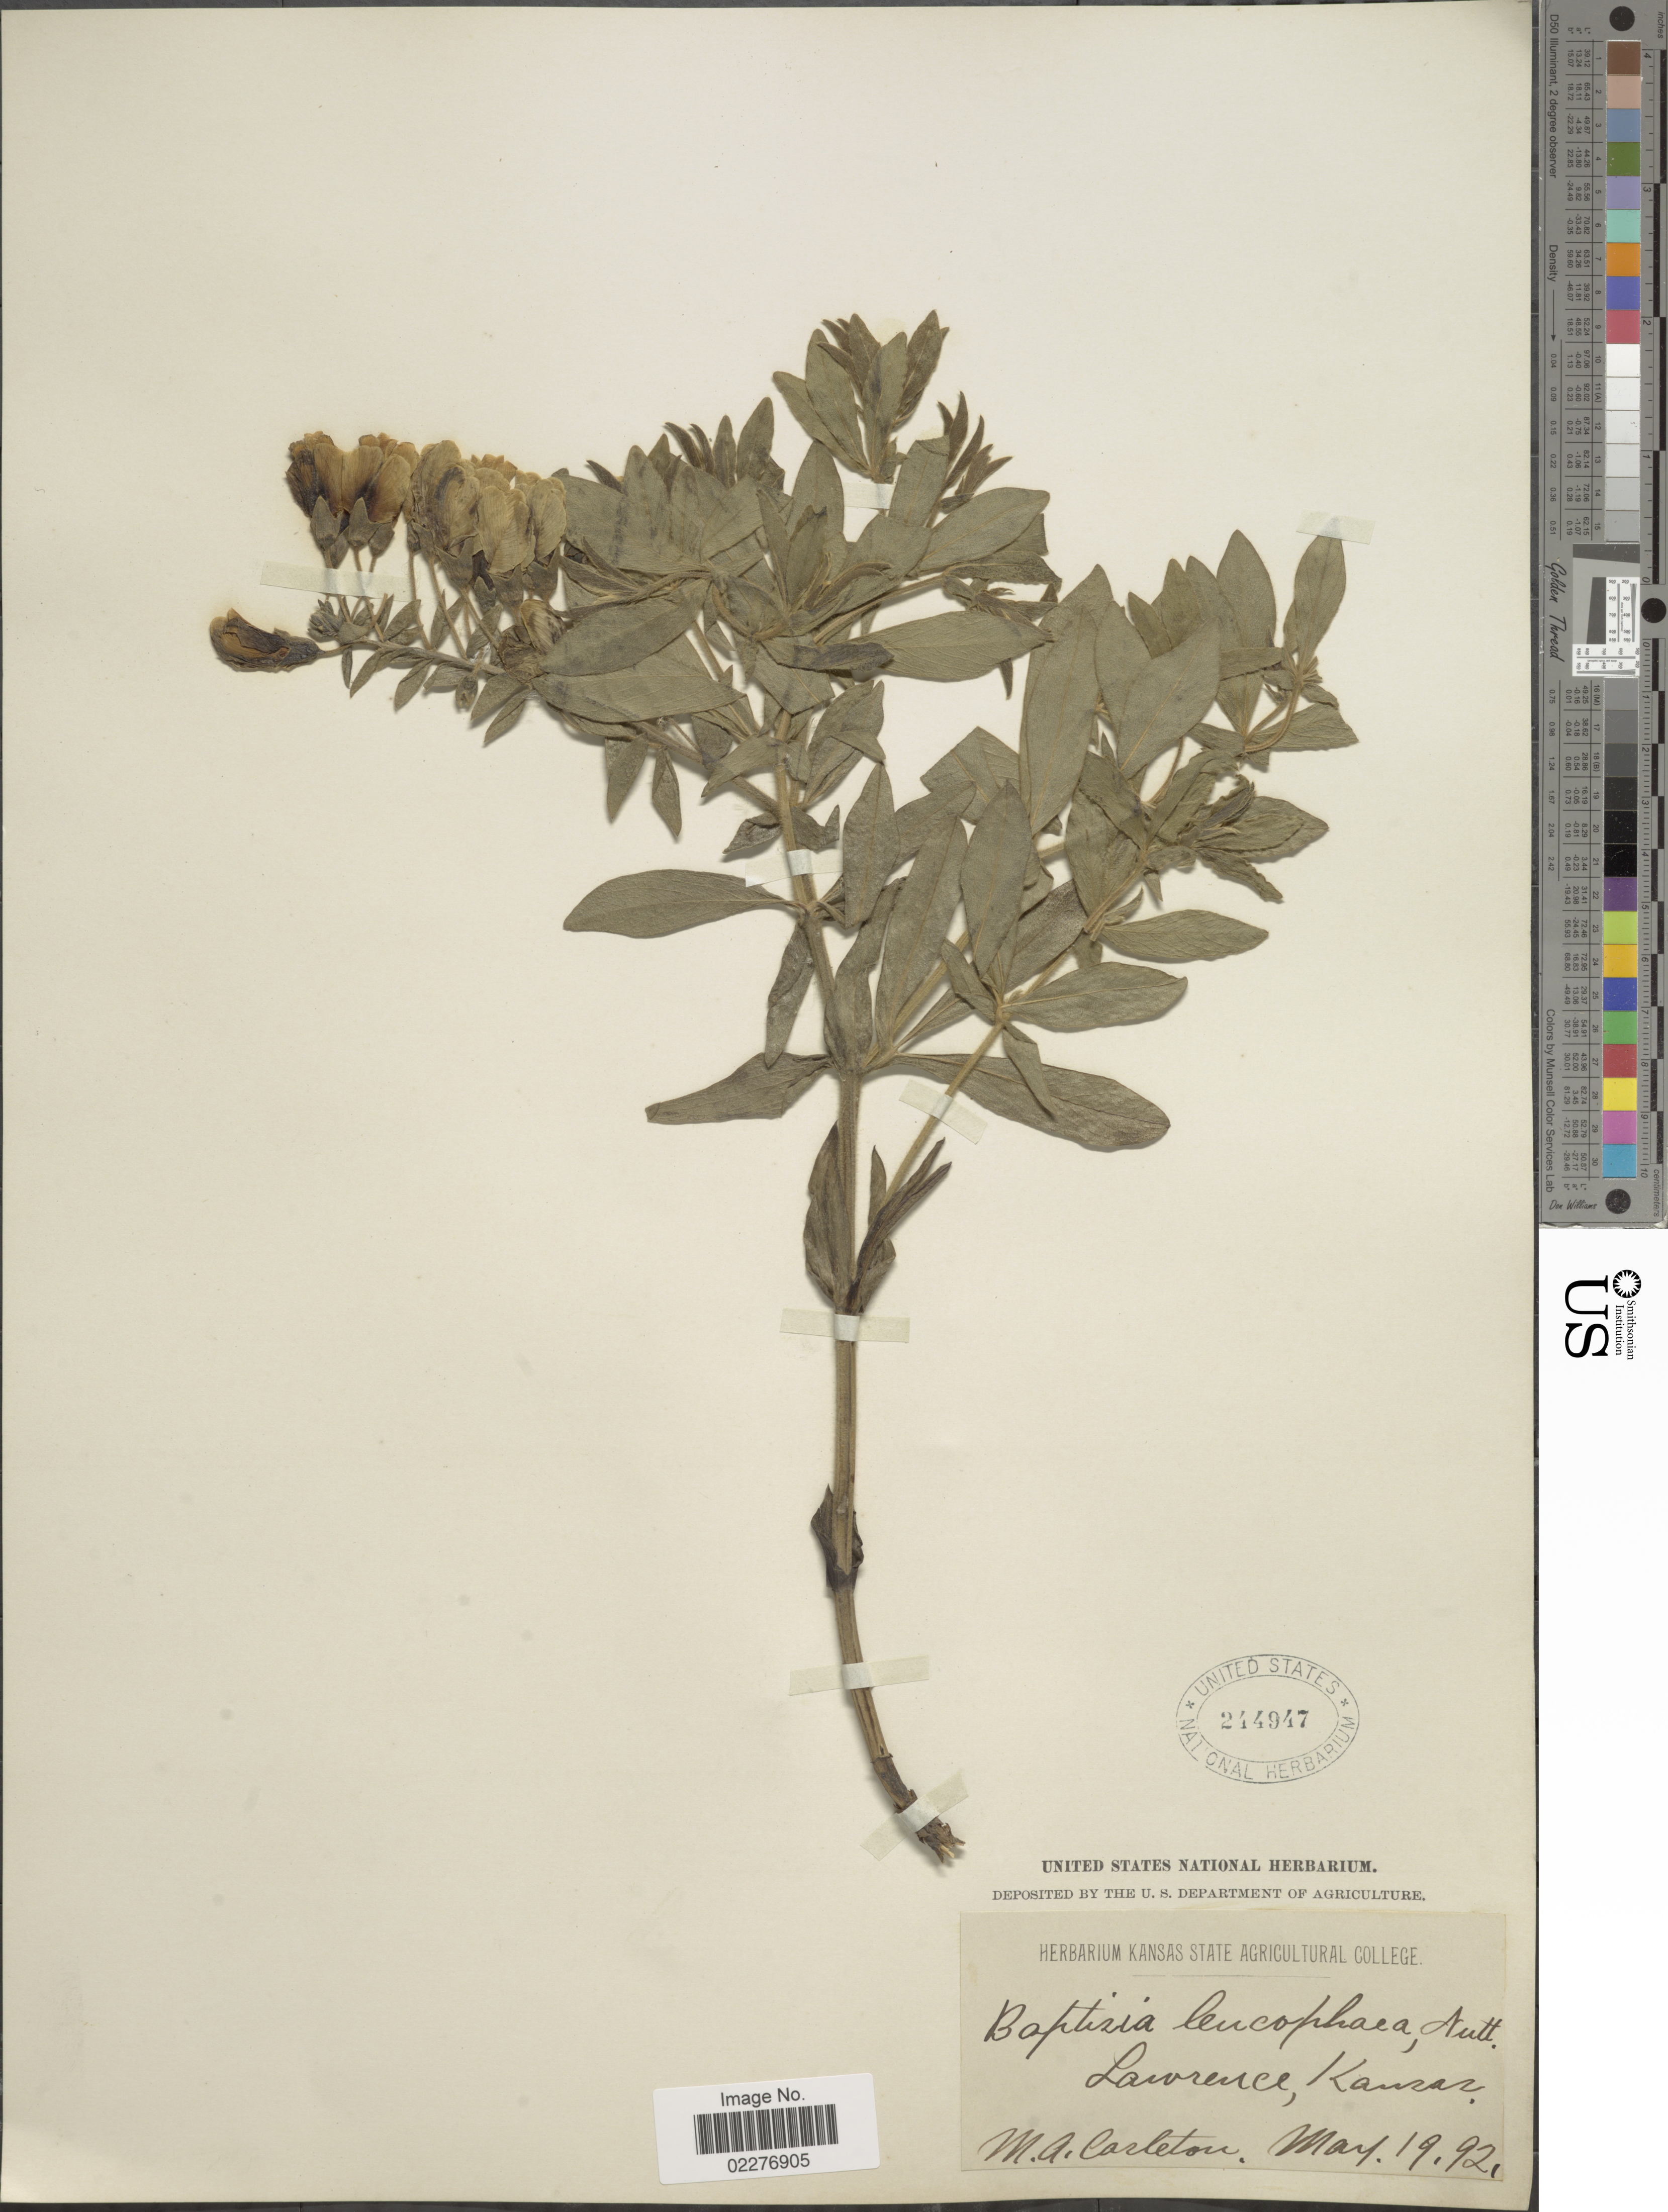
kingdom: Plantae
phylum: Tracheophyta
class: Magnoliopsida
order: Fabales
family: Fabaceae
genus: Baptisia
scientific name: Baptisia leucophaea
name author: Nutt.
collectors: M. A. Carleton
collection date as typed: Transcribed d/m/y: 19/5/92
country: United States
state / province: Kansas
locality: Lawrence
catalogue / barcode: US 244947